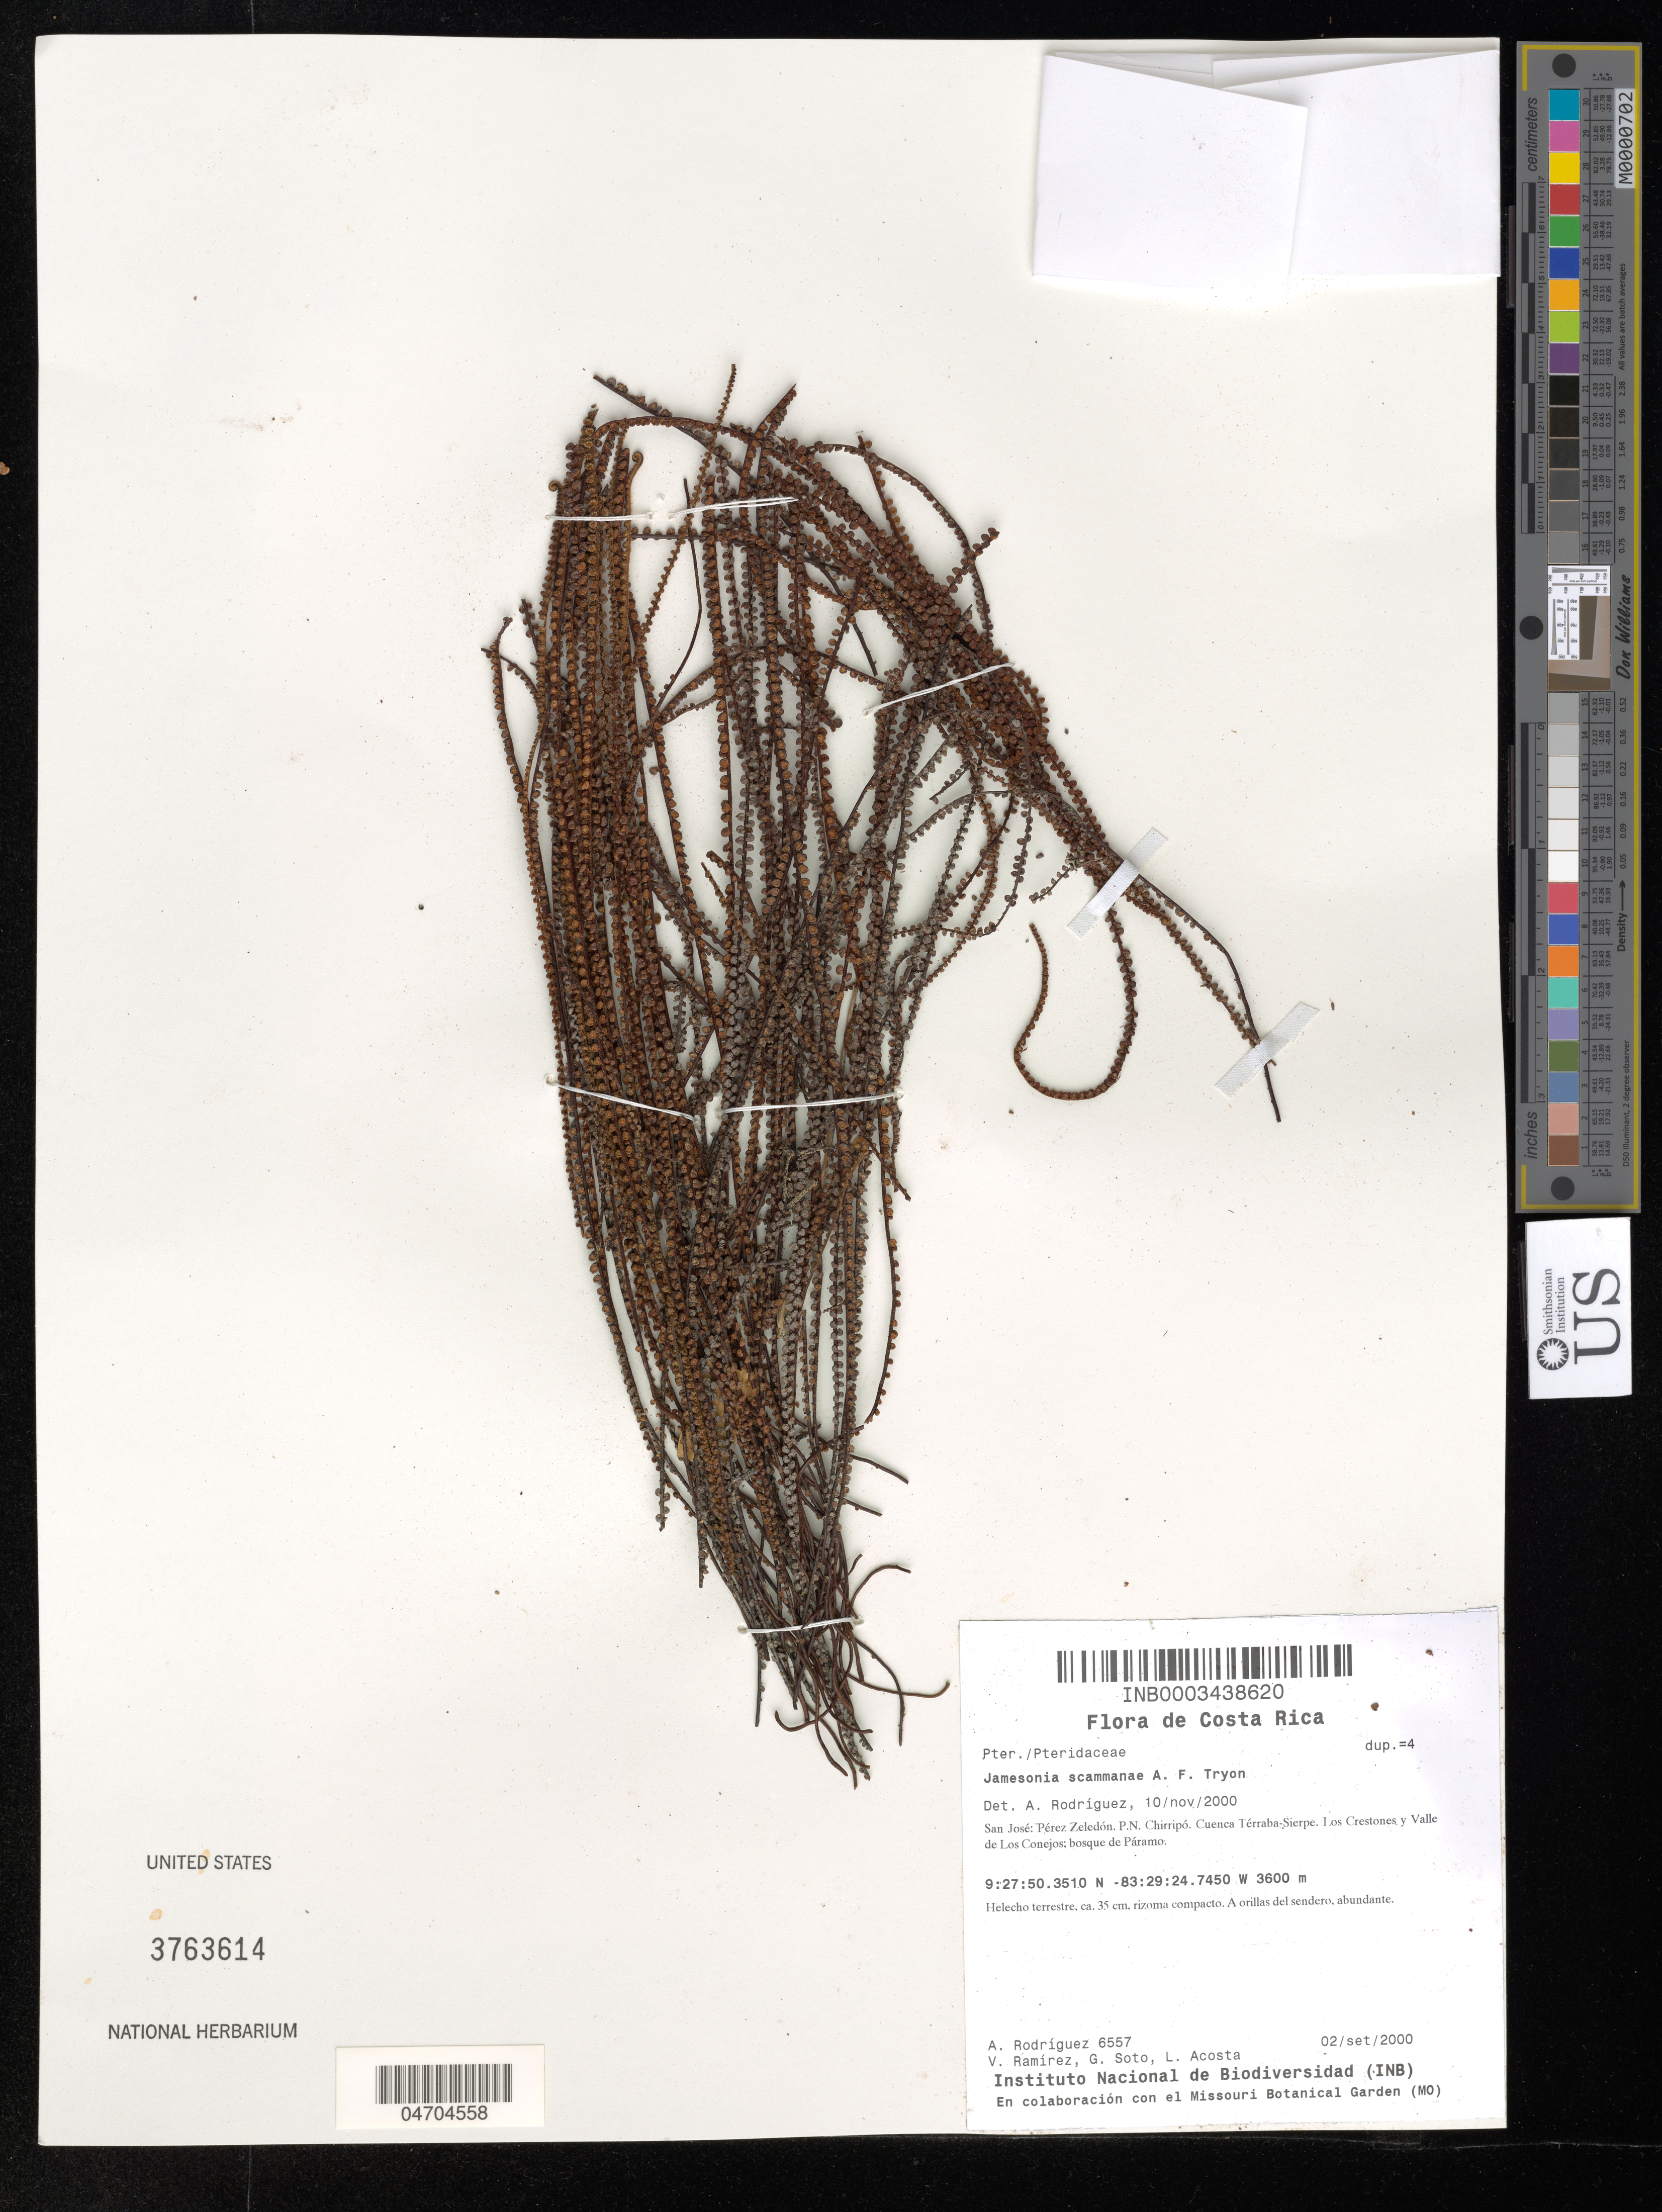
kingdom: Plantae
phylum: Tracheophyta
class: Polypodiopsida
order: Polypodiales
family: Pteridaceae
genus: Jamesonia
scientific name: Jamesonia scammanae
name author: A.F. Tryon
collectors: A. Rodríguez, V. Ramirez, G. Soto & L. Acosta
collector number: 6557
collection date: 2000-09-02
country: Costa Rica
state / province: San José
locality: Pérez Zeledón. P. N. Chirripó. Cuenca Térraba-Sierpe. Los Crestones y Valle de Los Conejos; bosque de Páramo.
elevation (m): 3600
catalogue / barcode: US 3763614